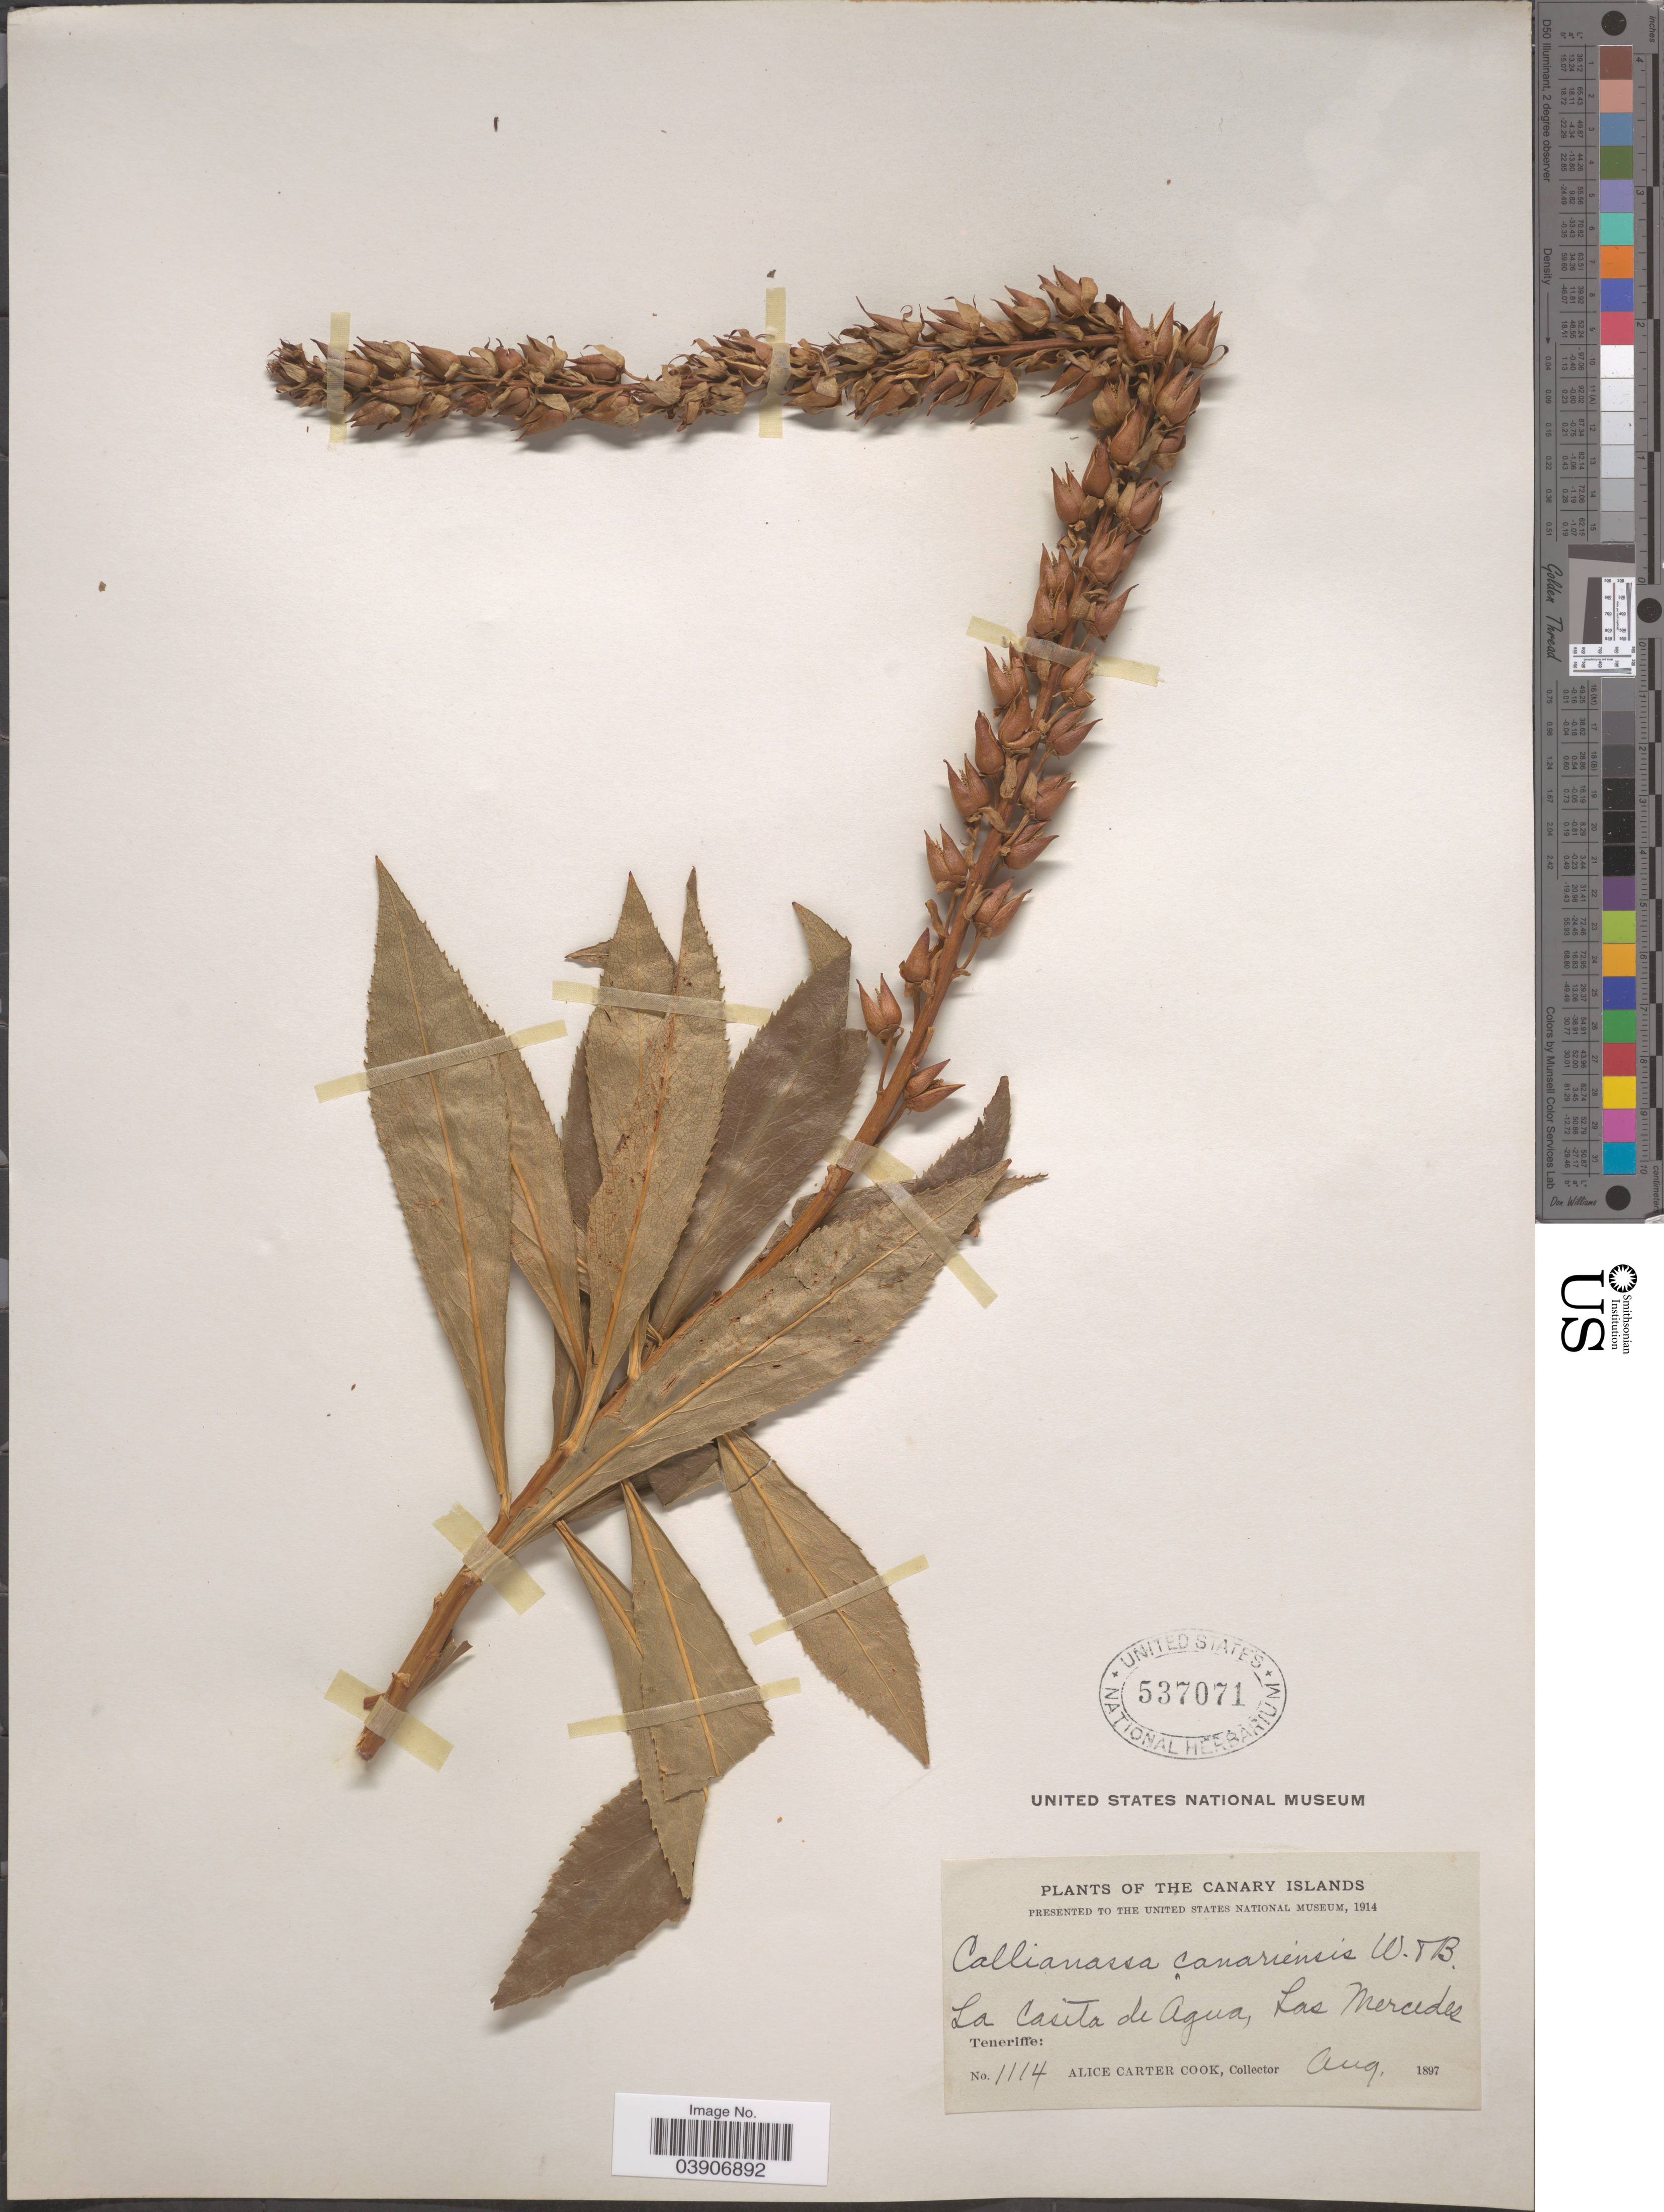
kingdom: Plantae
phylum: Tracheophyta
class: Magnoliopsida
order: Lamiales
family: Plantaginaceae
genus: Digitalis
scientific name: Digitalis canariensis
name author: L.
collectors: Alice C. Cook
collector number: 1114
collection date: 1897-08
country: Spain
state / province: Canarias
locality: Canary Islands. La Casita de Agua, Las Mercedes. Teneriffe.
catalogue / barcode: US 537071